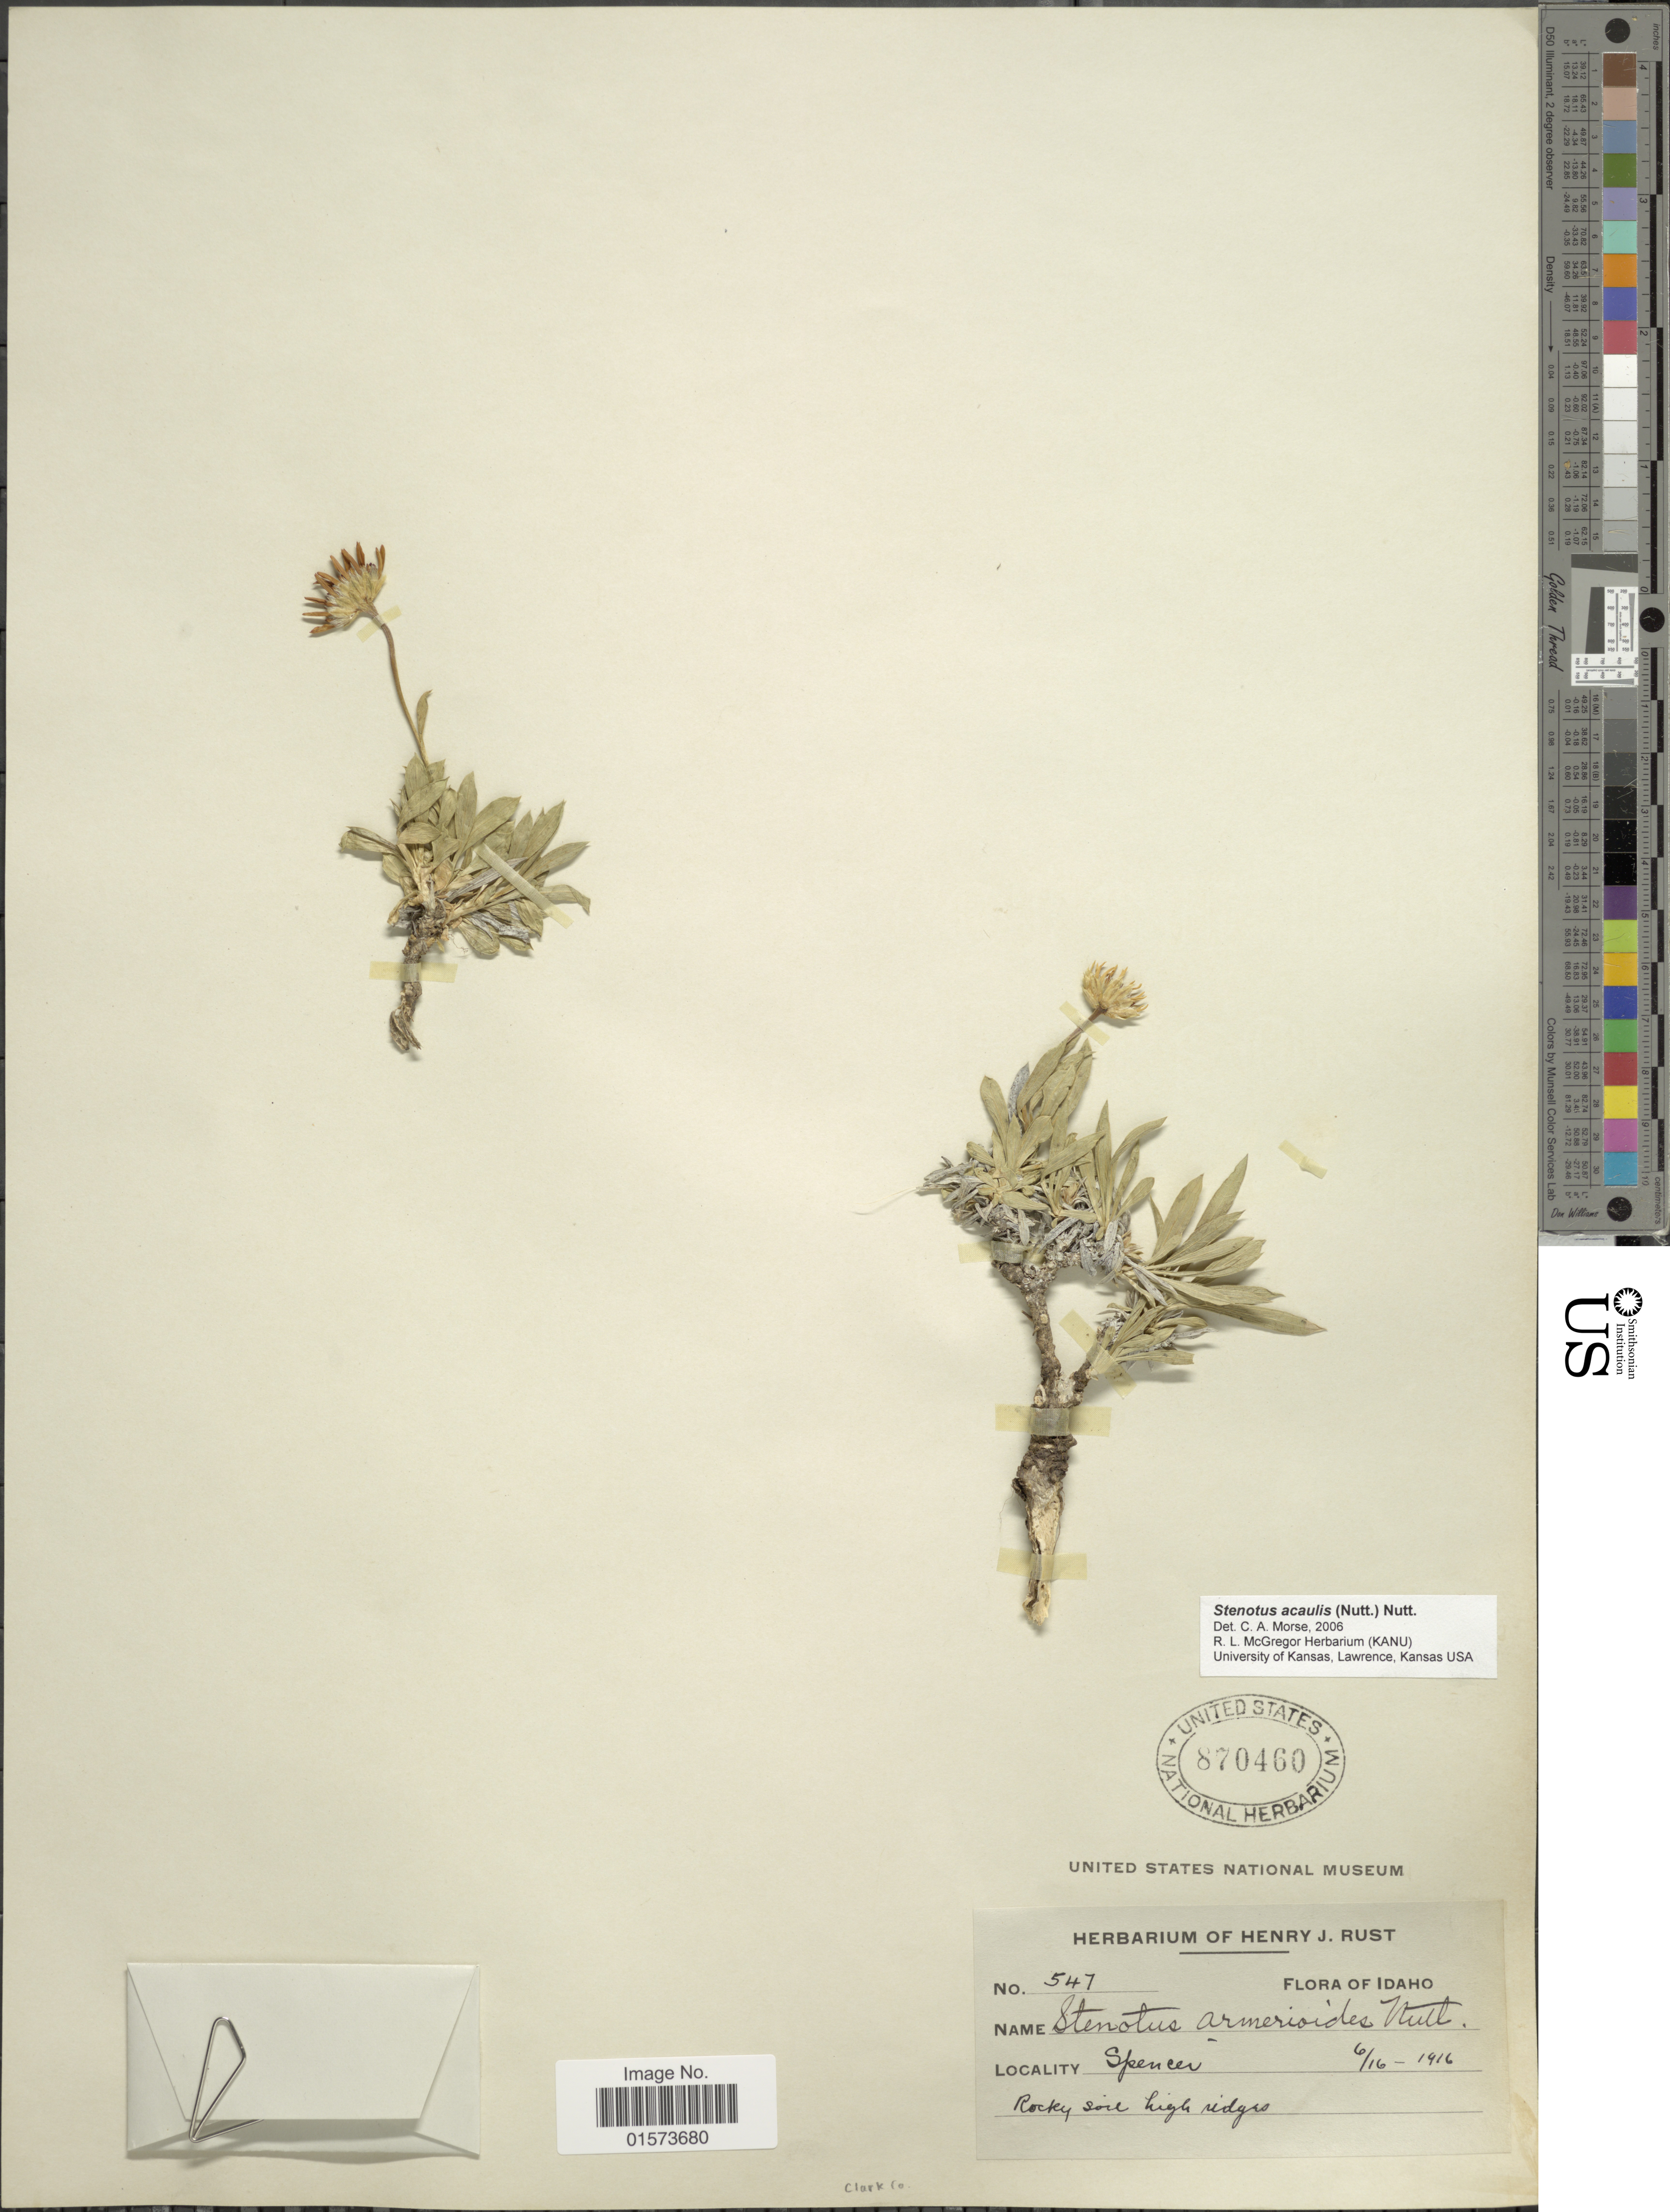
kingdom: Plantae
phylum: Tracheophyta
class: Magnoliopsida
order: Asterales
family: Asteraceae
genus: Stenotus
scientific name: Stenotus acaulis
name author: (Nutt.) Nutt.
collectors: ex herb. Henry J. Rust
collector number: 547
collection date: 1916-06-16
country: United States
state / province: Idaho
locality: Spencer, rocky soil high ridges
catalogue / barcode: US 870460